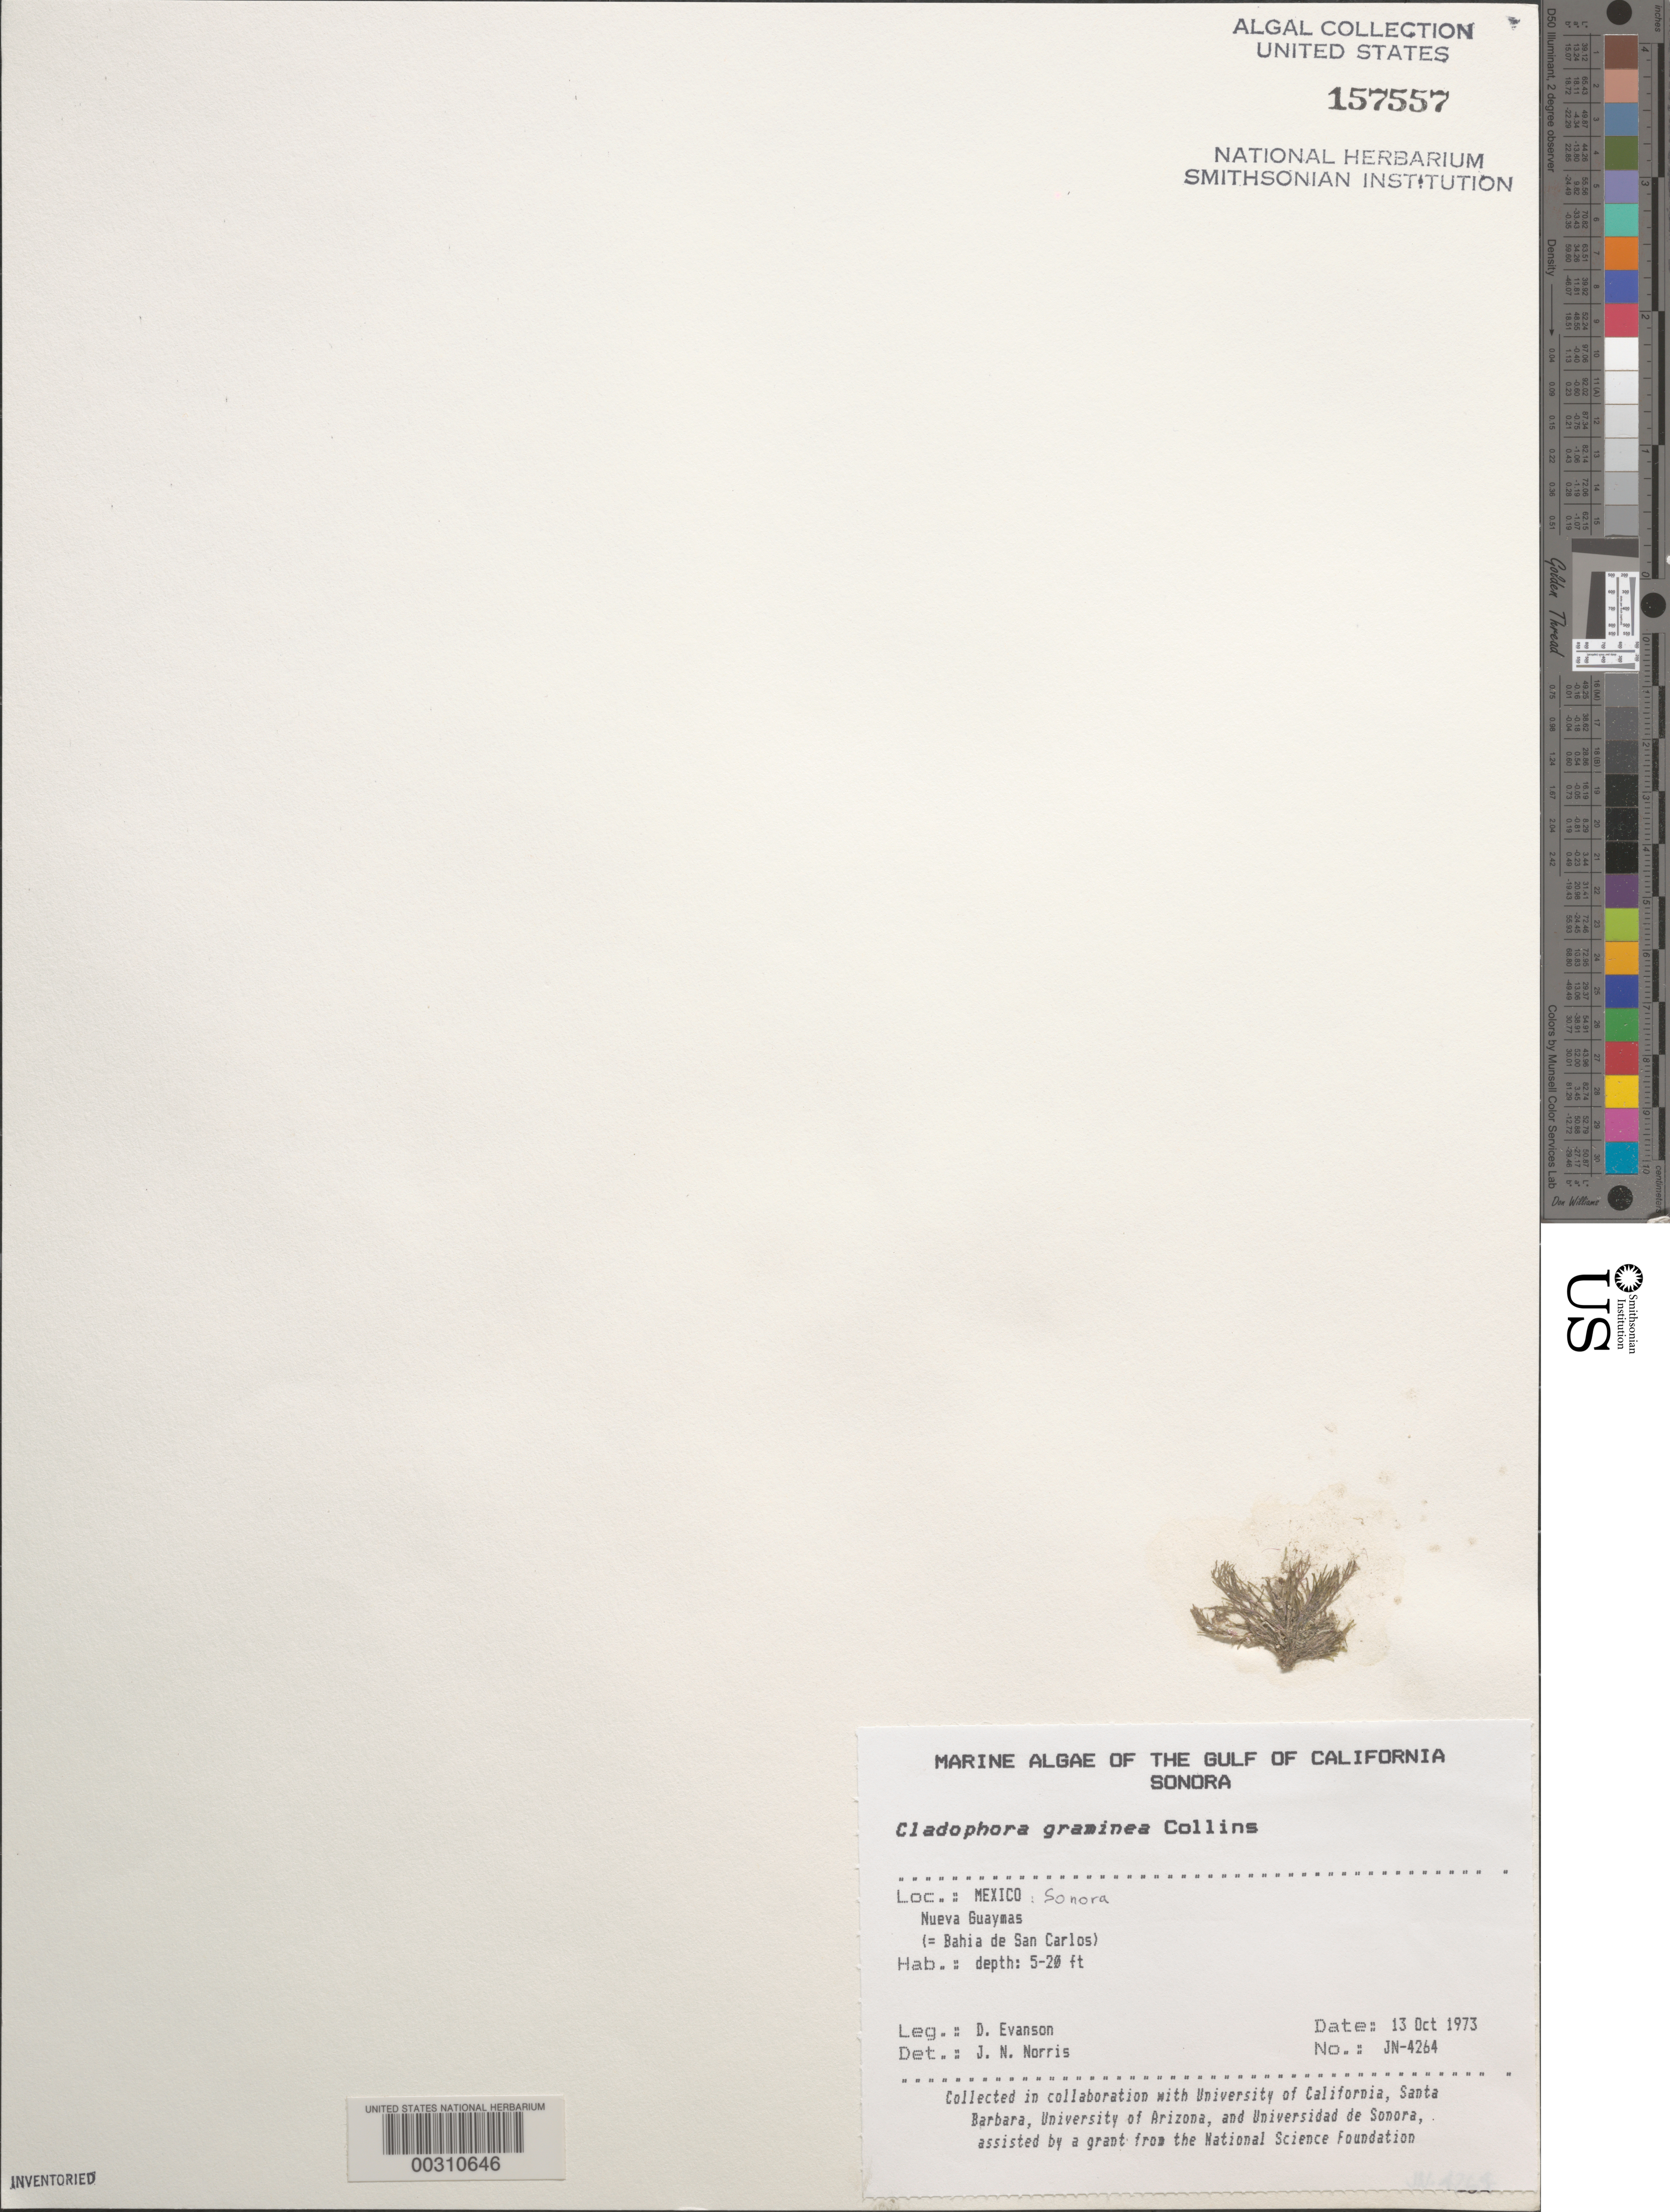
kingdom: Plantae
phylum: Chlorophyta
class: Ulvophyceae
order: Cladophorales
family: Cladophoraceae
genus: Cladophora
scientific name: Cladophora graminea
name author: Collins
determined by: Norris, James N.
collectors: D. Evensen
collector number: JN-4264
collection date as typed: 13 Oct 1973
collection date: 1973-10-13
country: Mexico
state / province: Sonora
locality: Nueva Guaymas (Bahia de San Carlos)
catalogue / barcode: US 157557